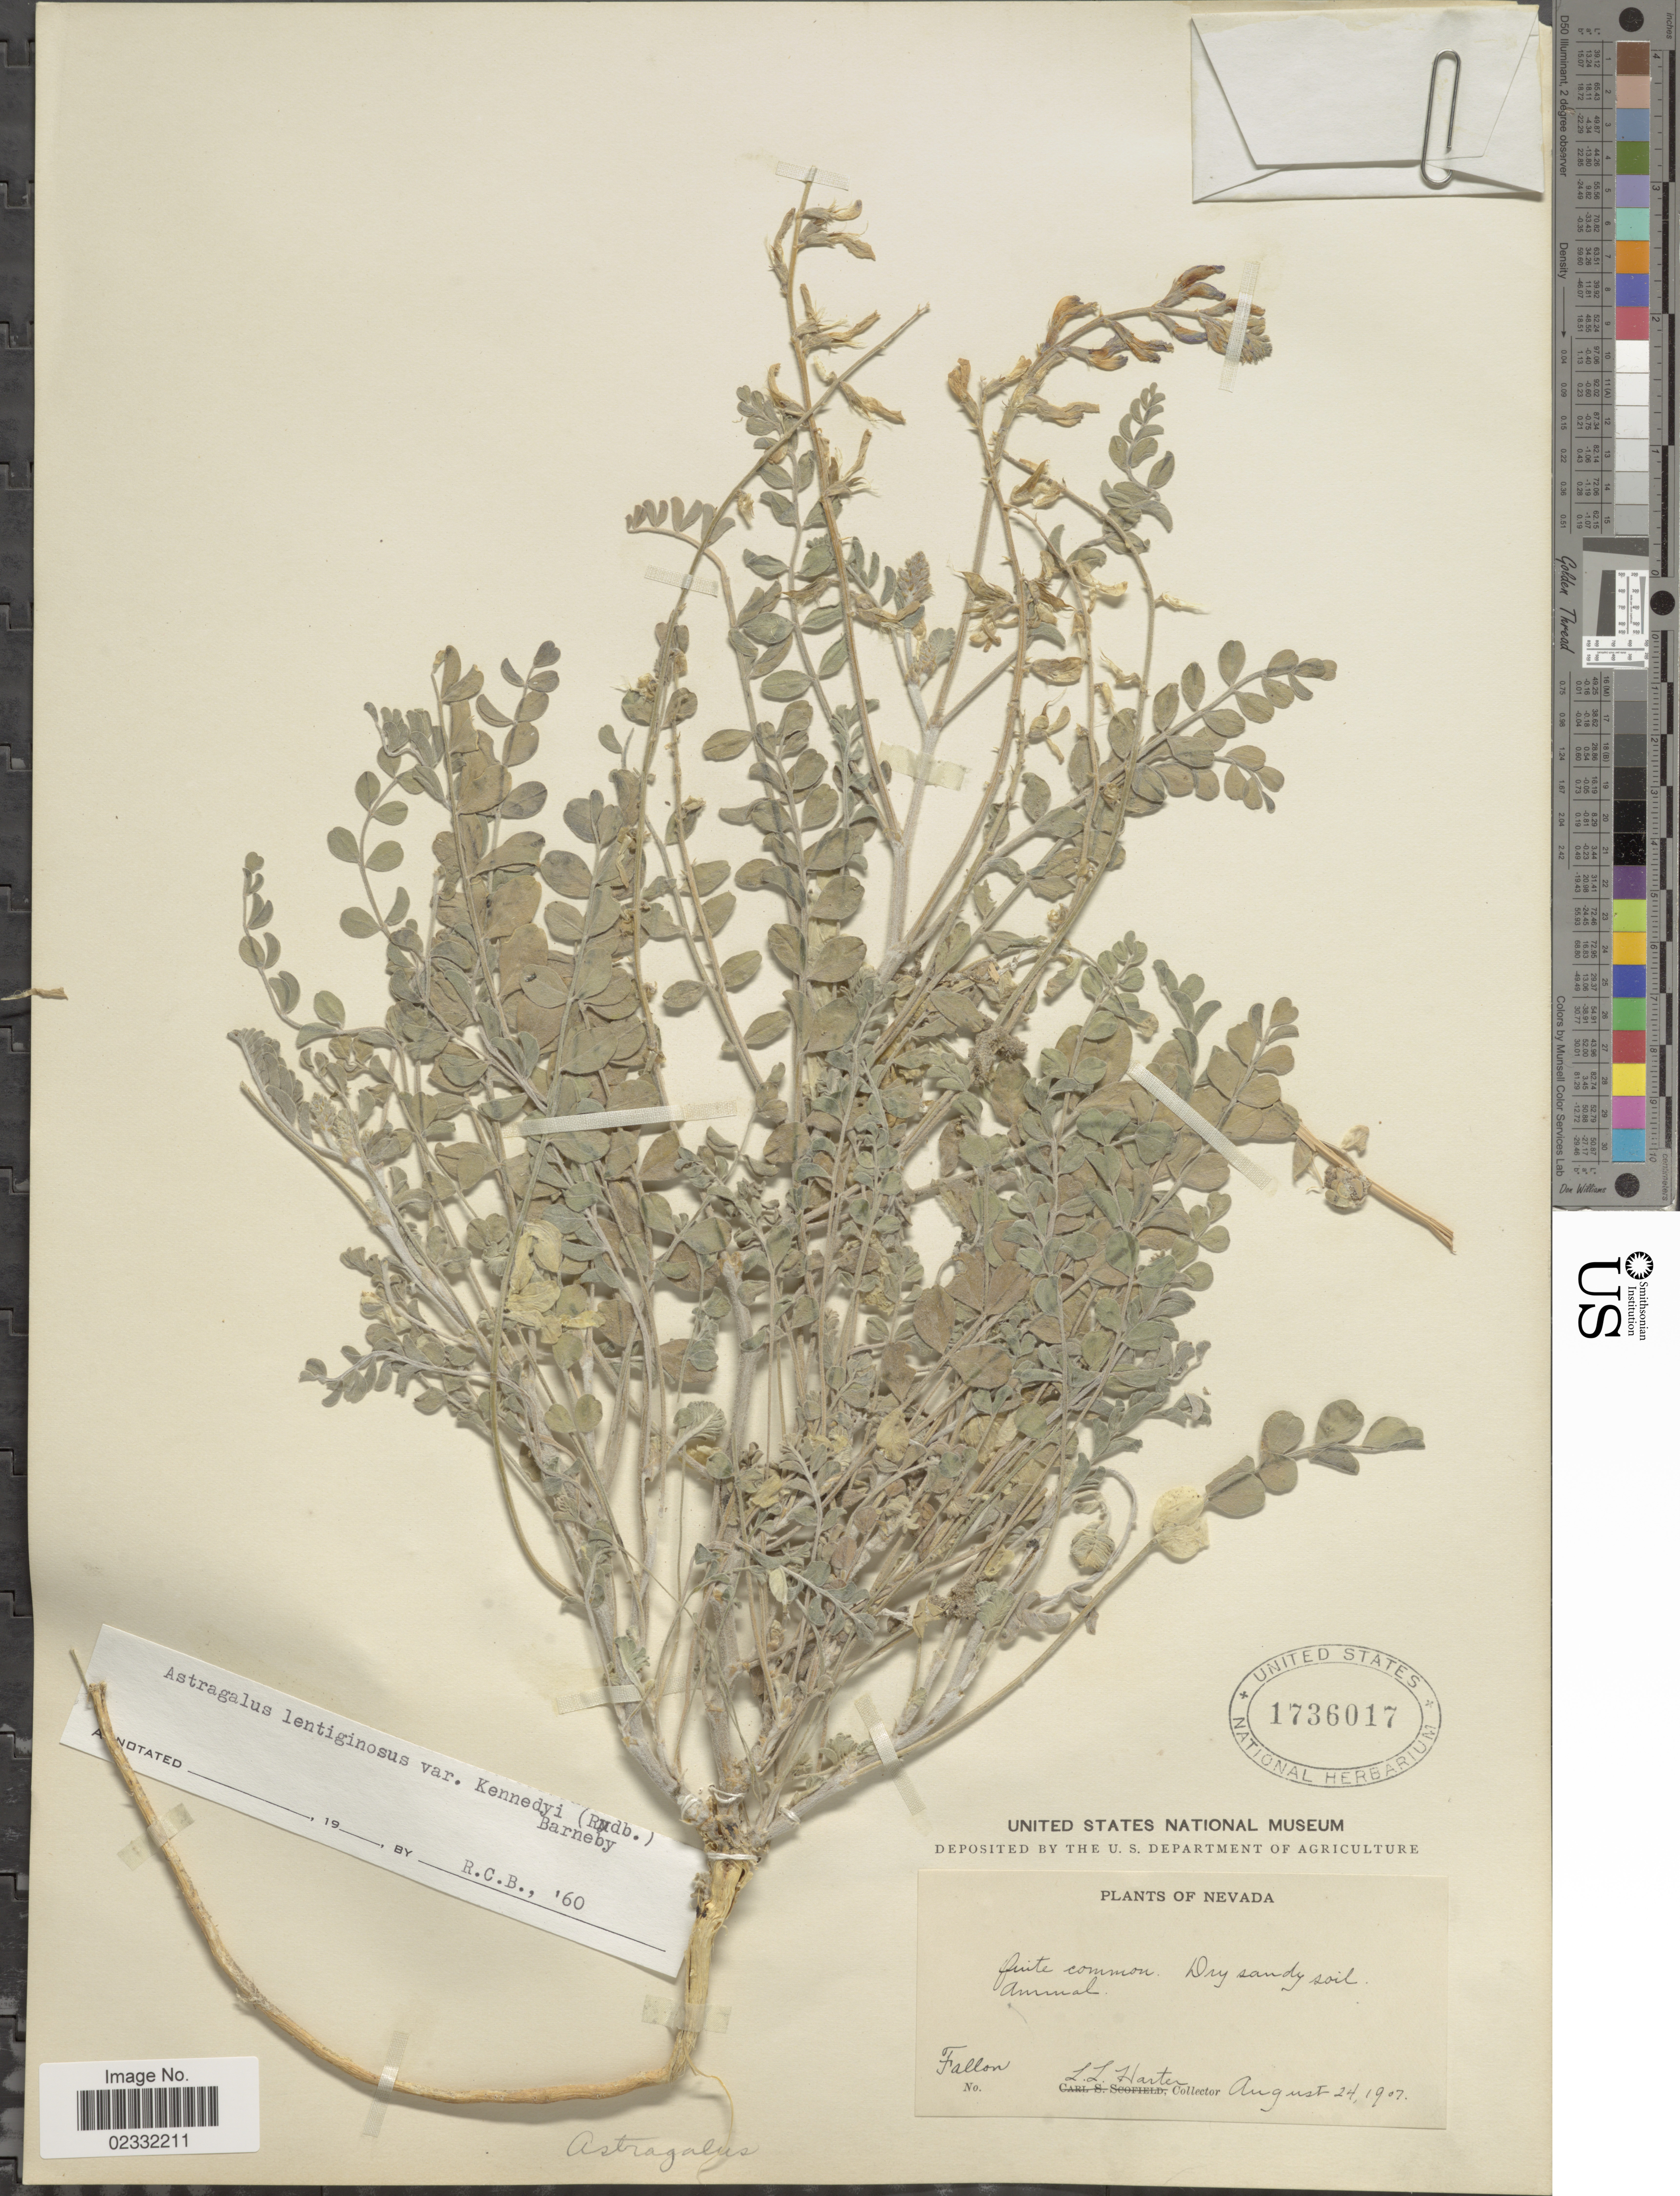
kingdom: Plantae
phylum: Tracheophyta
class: Magnoliopsida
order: Fabales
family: Fabaceae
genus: Astragalus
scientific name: Astragalus lentiginosus var. kennedyi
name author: (Rydb.) Barneby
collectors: L. Harter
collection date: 1907-08-24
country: United States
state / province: Nevada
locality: Dry sandy soil, Fallon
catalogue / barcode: US 1736017